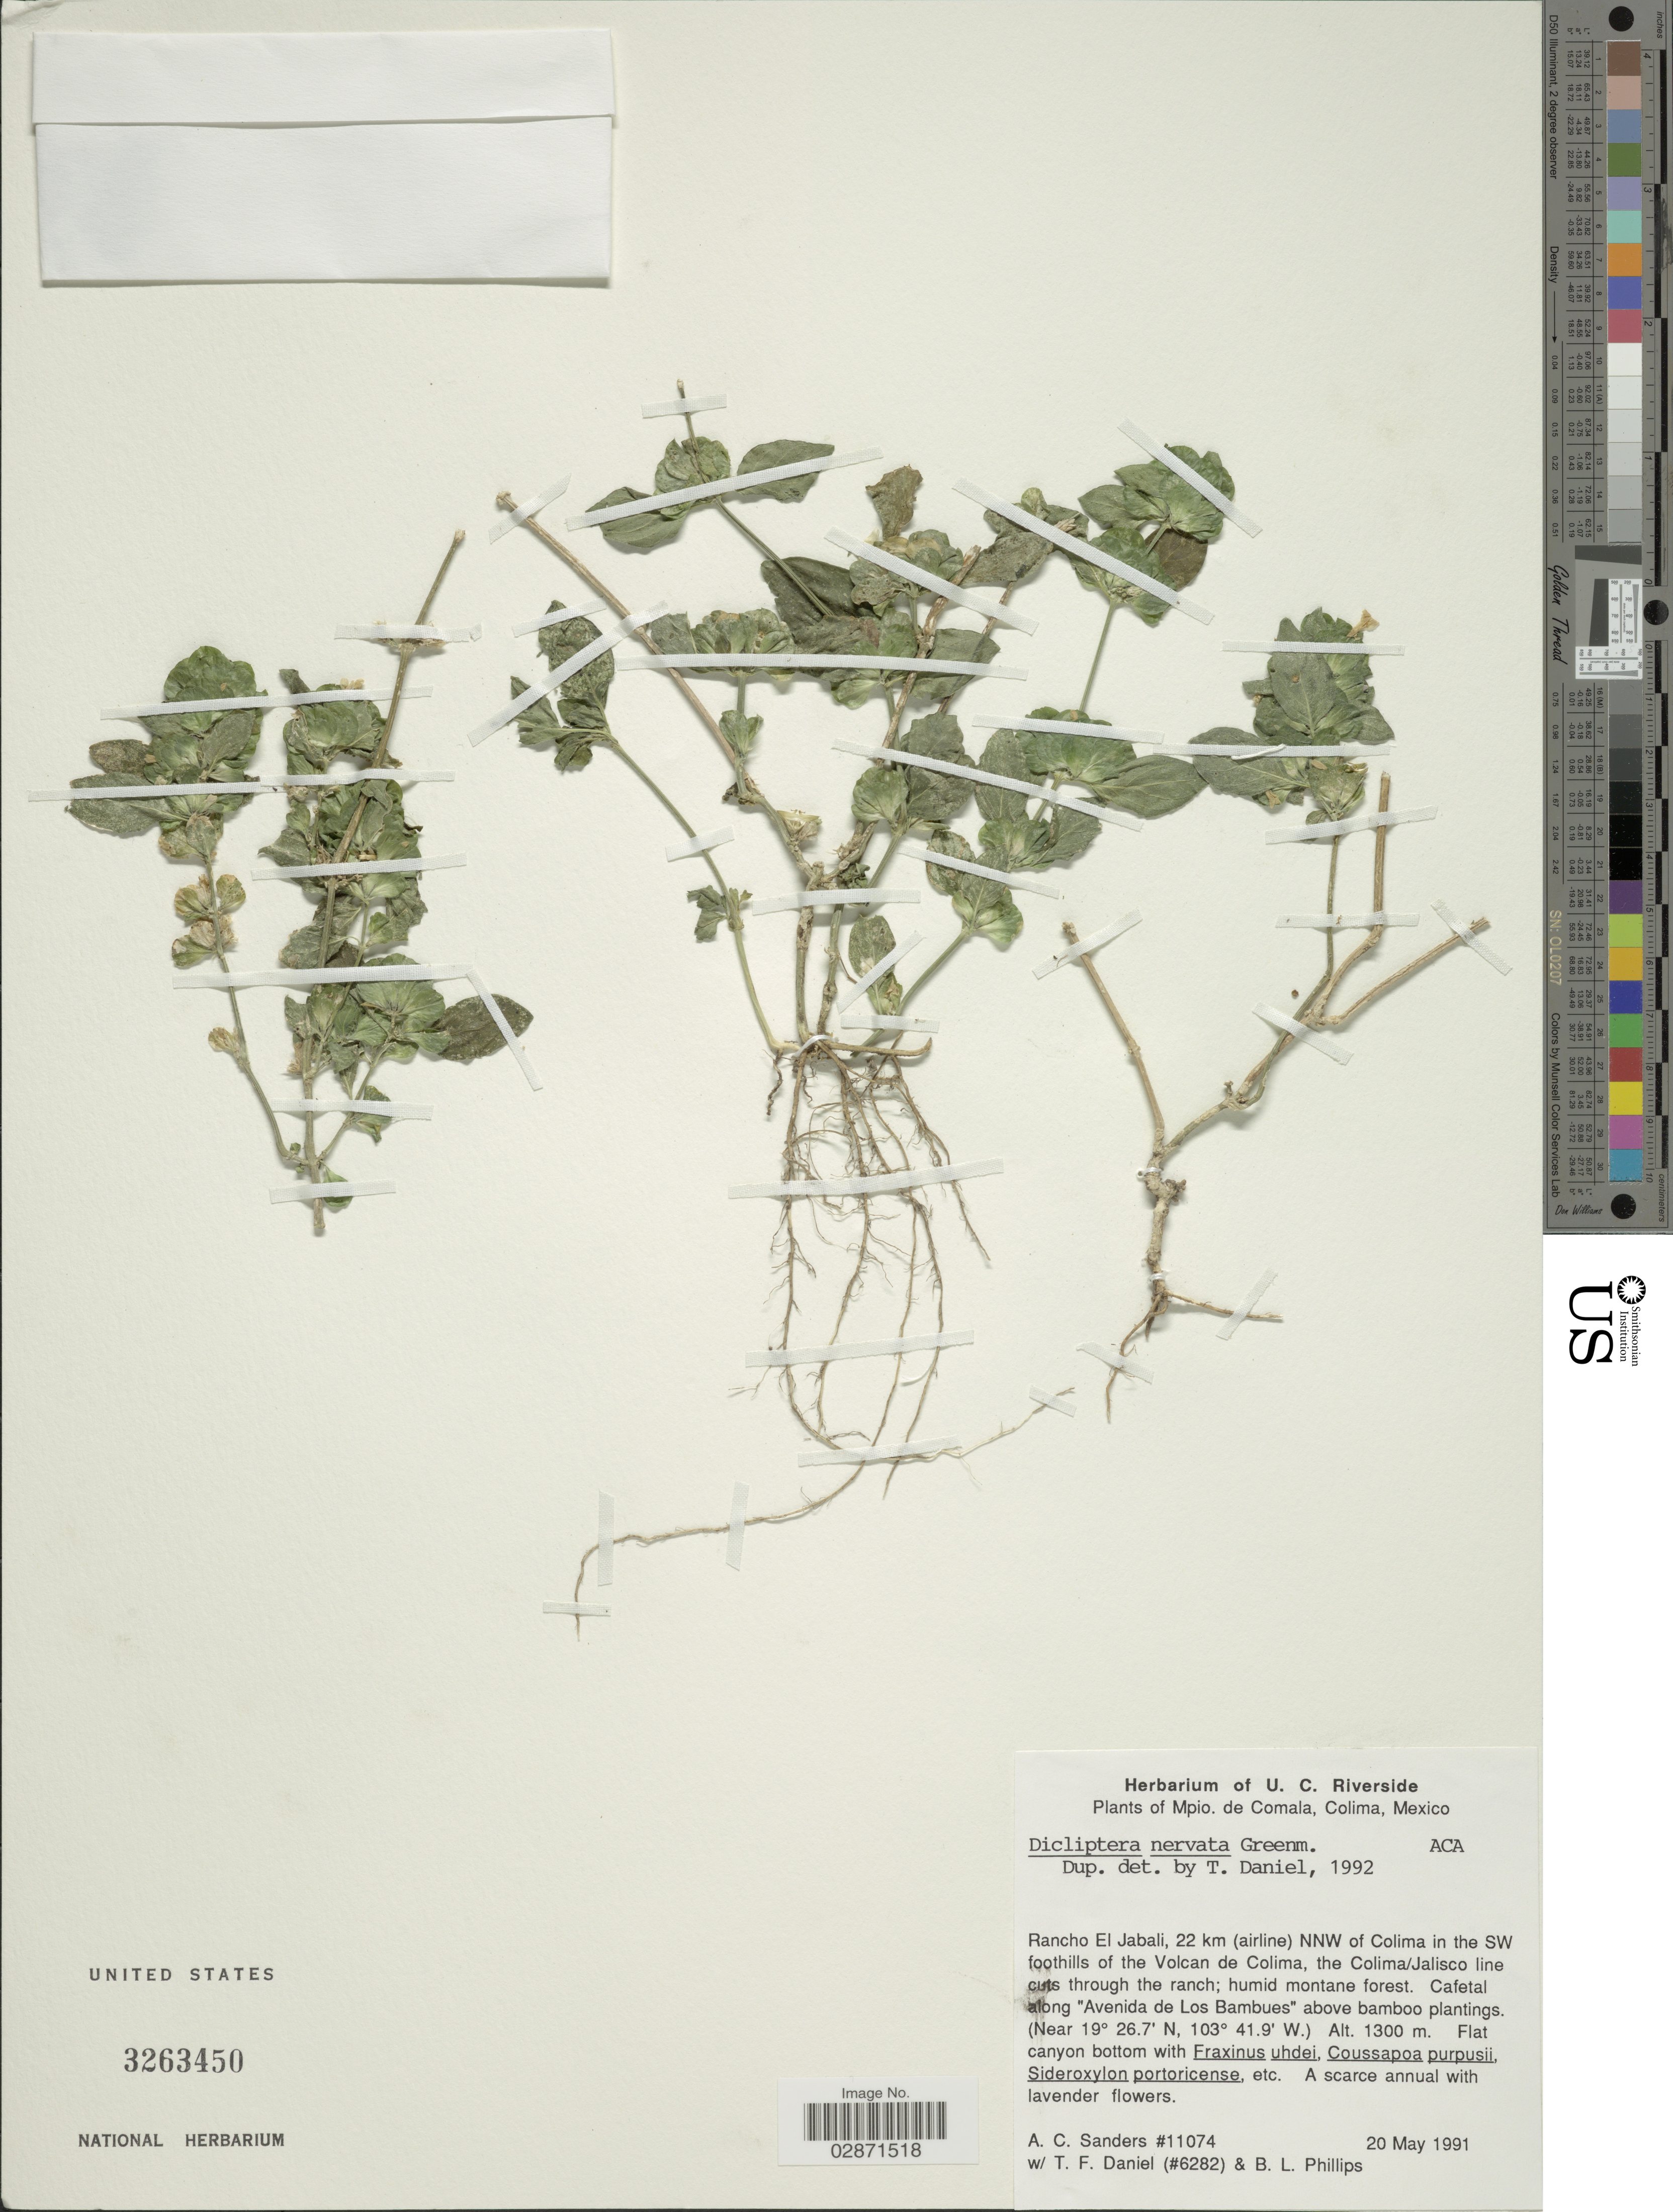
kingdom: Plantae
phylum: Tracheophyta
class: Magnoliopsida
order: Lamiales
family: Acanthaceae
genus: Dicliptera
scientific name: Dicliptera nervata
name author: Greenm.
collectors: A. Sanders, T. F. Daniel & B. L. Phillips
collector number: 11074/6282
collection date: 1991-05-20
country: Mexico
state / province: Colima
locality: Mpio. de Comala. Rancho El Jabali, 22 km (airline) NNW of Colima in the SW foothills of the Volcan de Colima, the Colima/Jalisco line cuts through the ranch.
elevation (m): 1300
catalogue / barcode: US 3263450